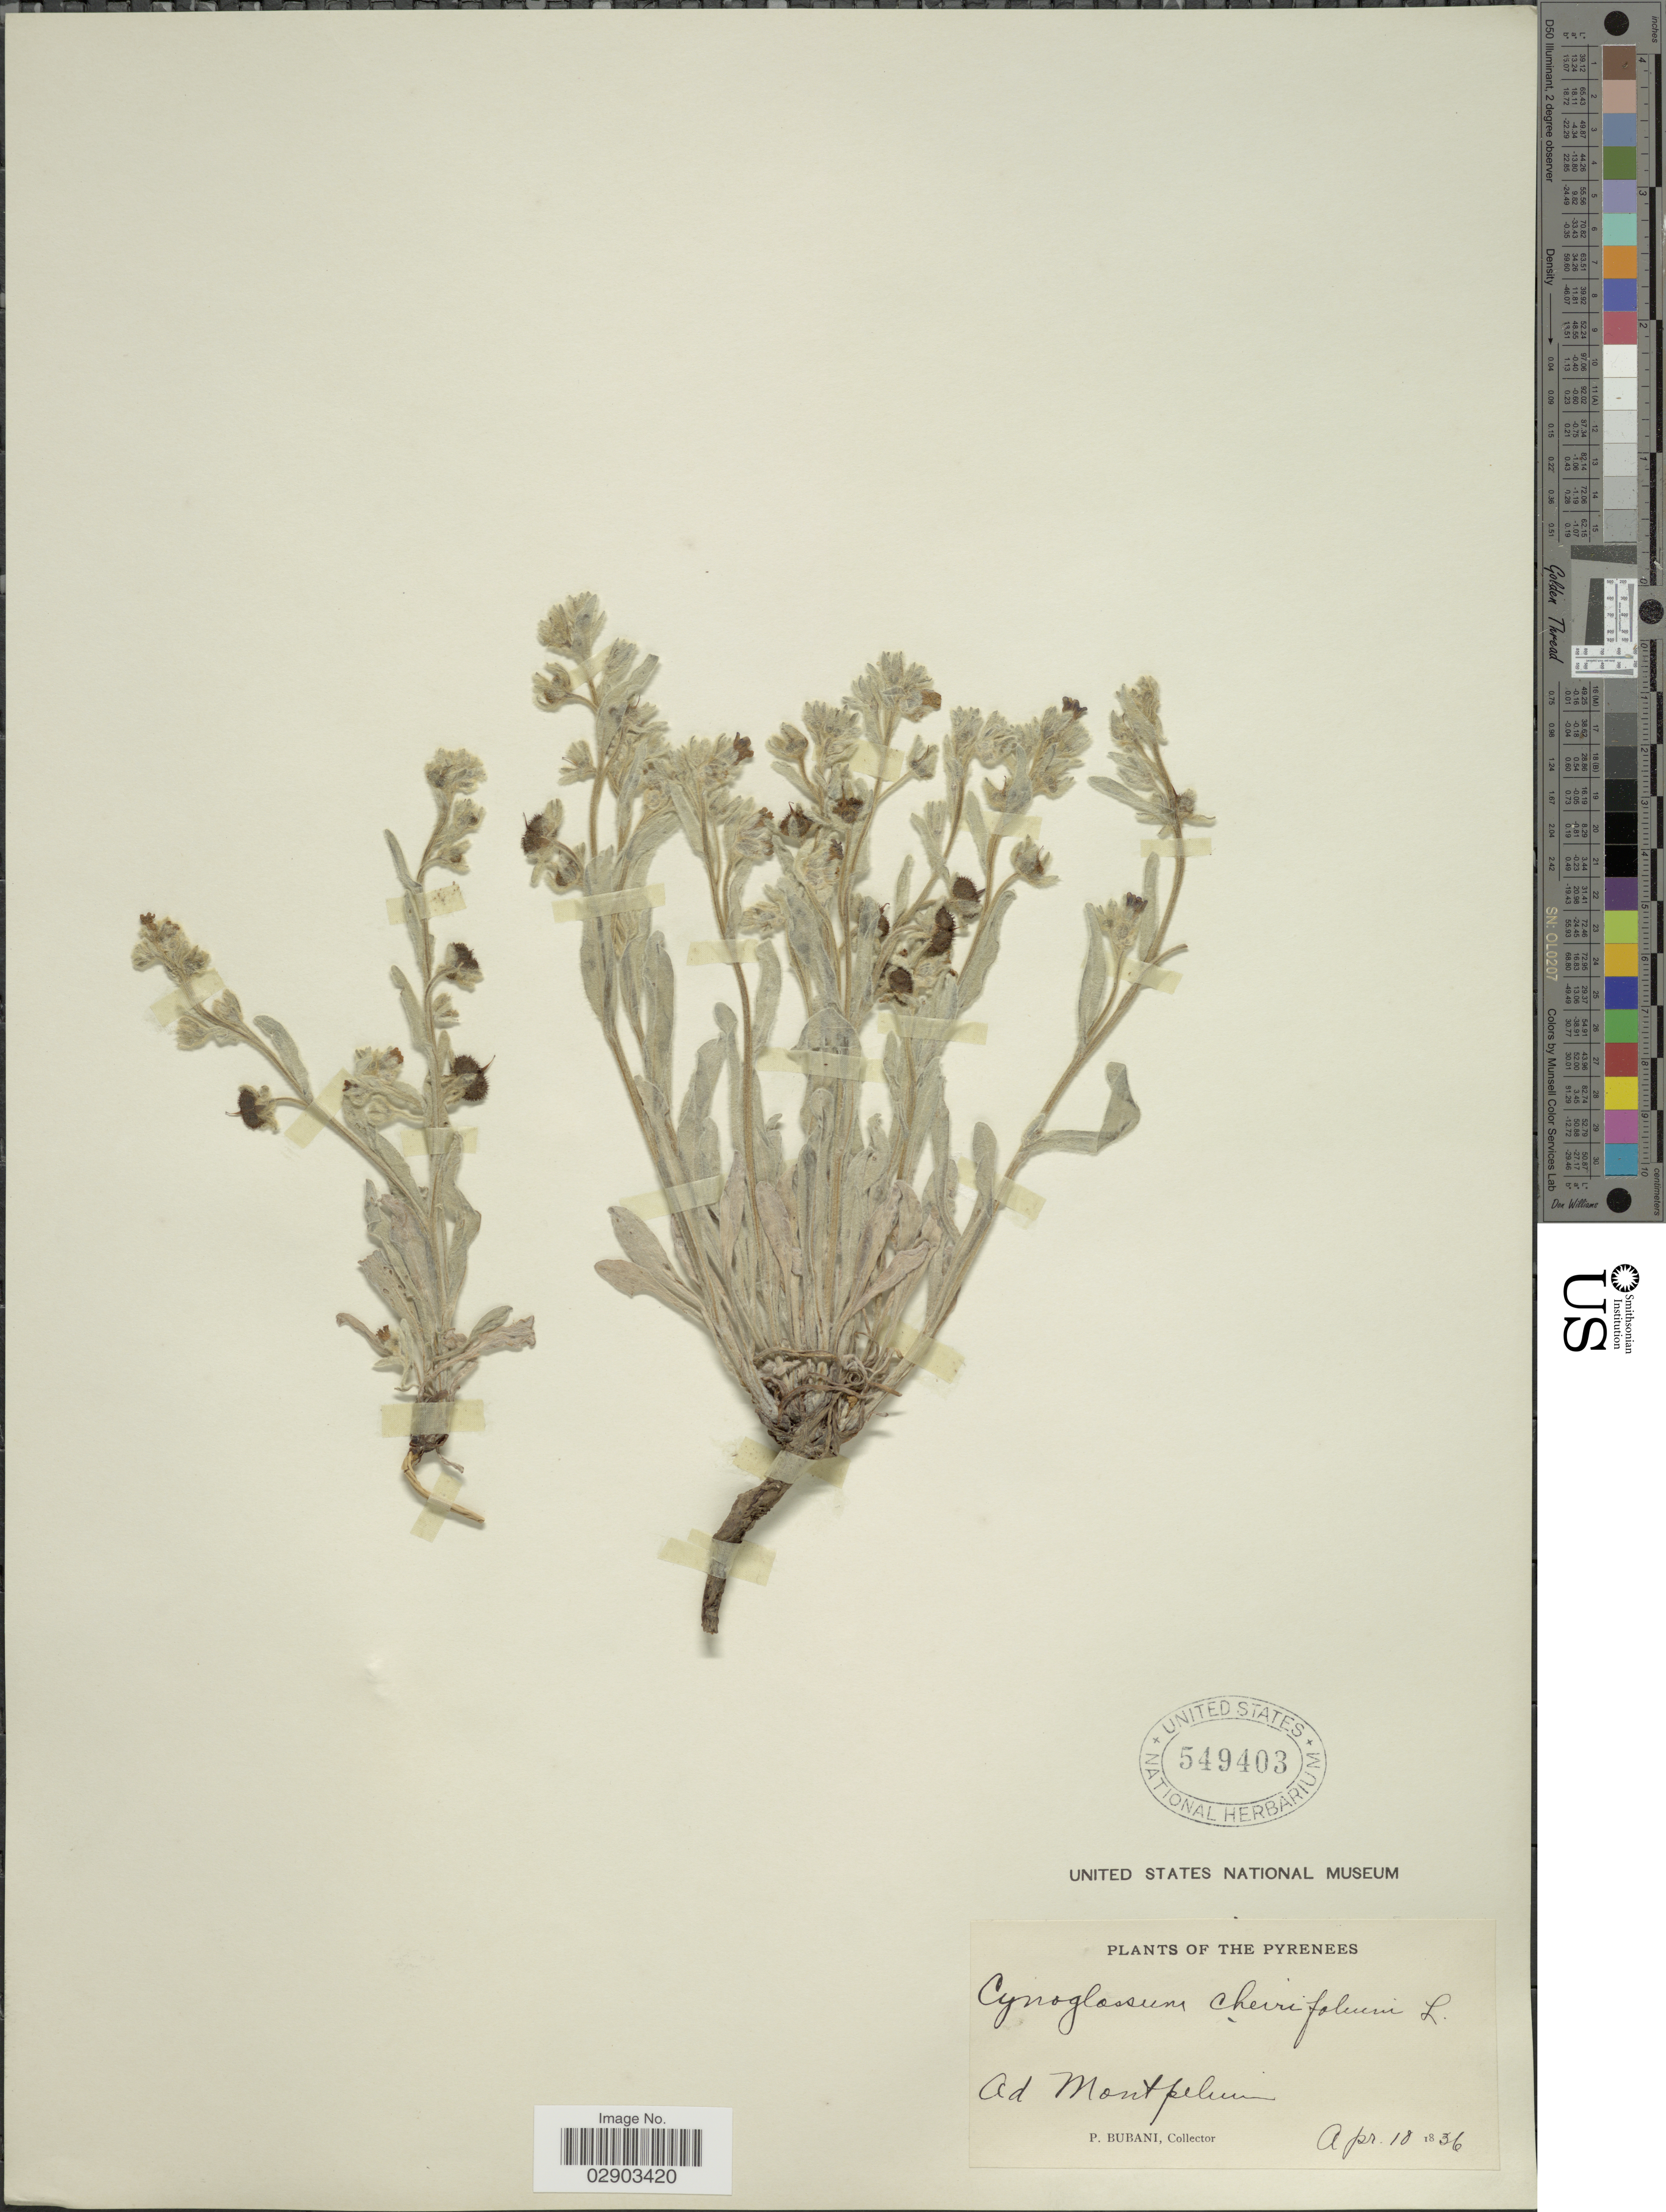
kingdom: Plantae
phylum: Tracheophyta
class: Magnoliopsida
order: Boraginales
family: Boraginaceae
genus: Cynoglossum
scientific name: Cynoglossum cheirifolium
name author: L.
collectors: P. Bubani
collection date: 1836-04-18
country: France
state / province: Occitanie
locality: Pyrenees. Ad Montpelium.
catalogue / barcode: US 549403